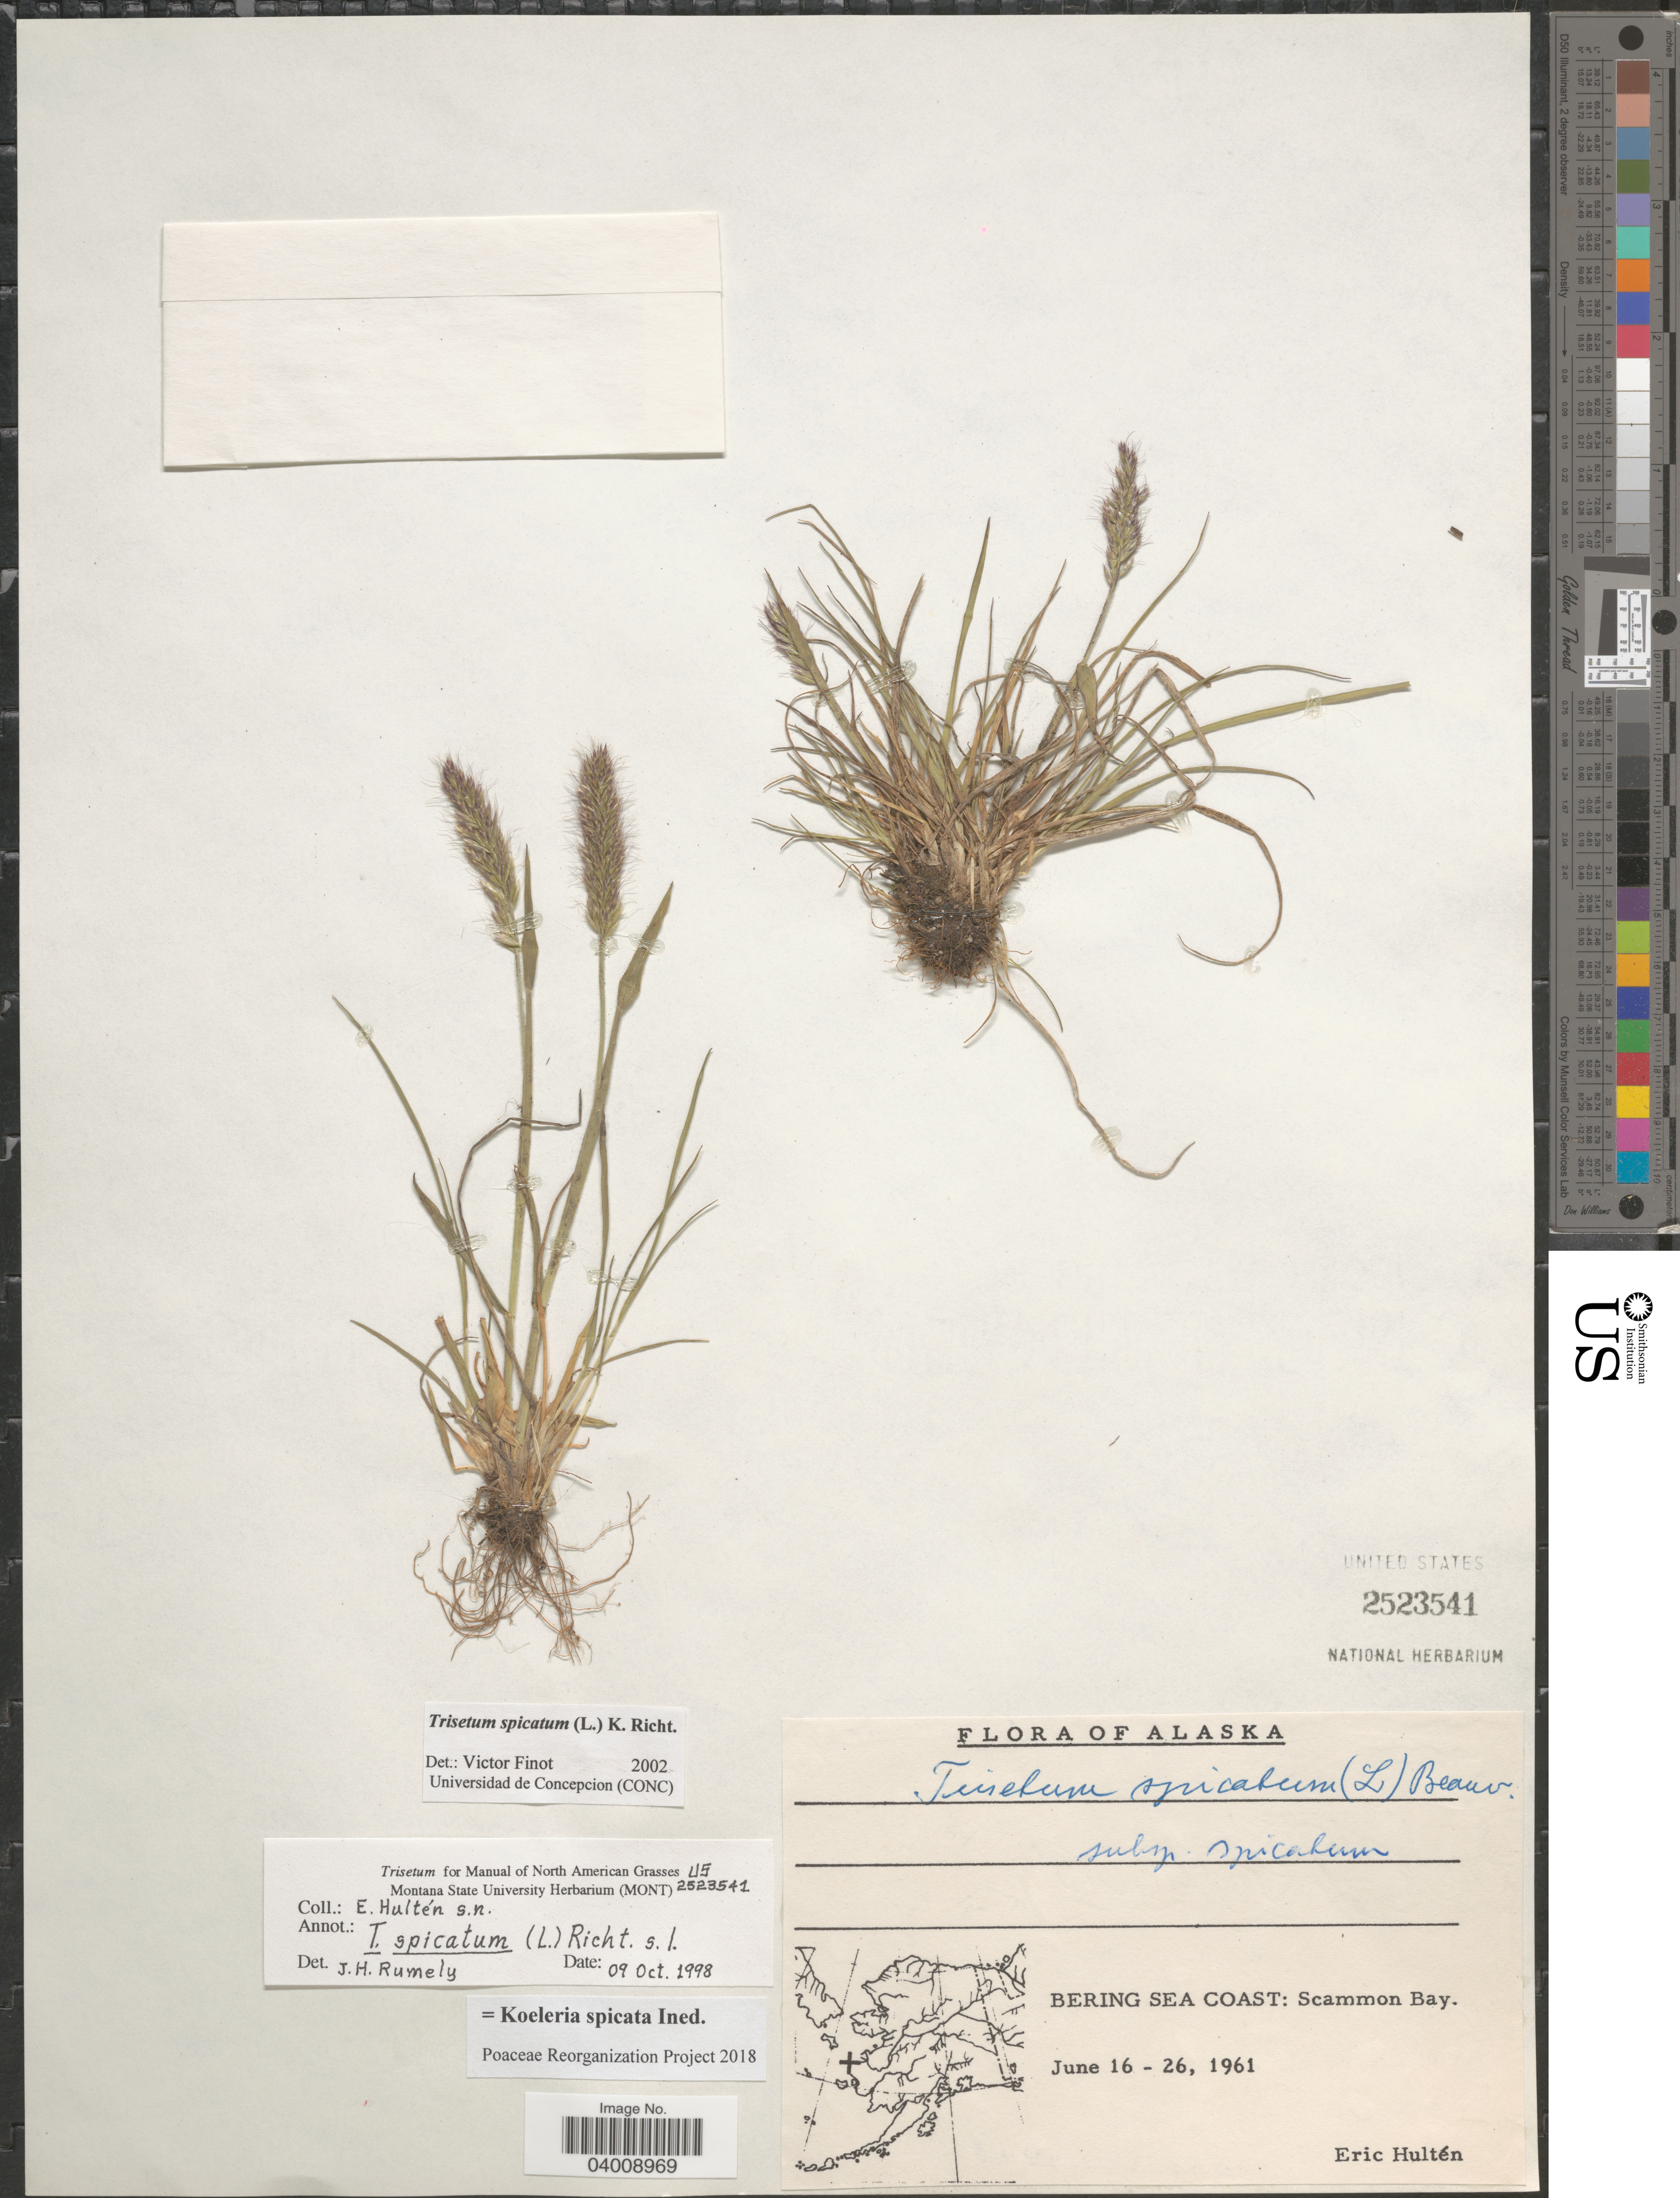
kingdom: Plantae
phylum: Tracheophyta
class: Liliopsida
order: Poales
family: Poaceae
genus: Koeleria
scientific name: Koeleria spicata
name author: (L.) Barberá et al.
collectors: E. G. Hultén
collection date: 1961-06-16/1961-06-26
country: United States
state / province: Alaska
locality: Bering Sea Coast: Scammon Bay.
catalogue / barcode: US 2523541